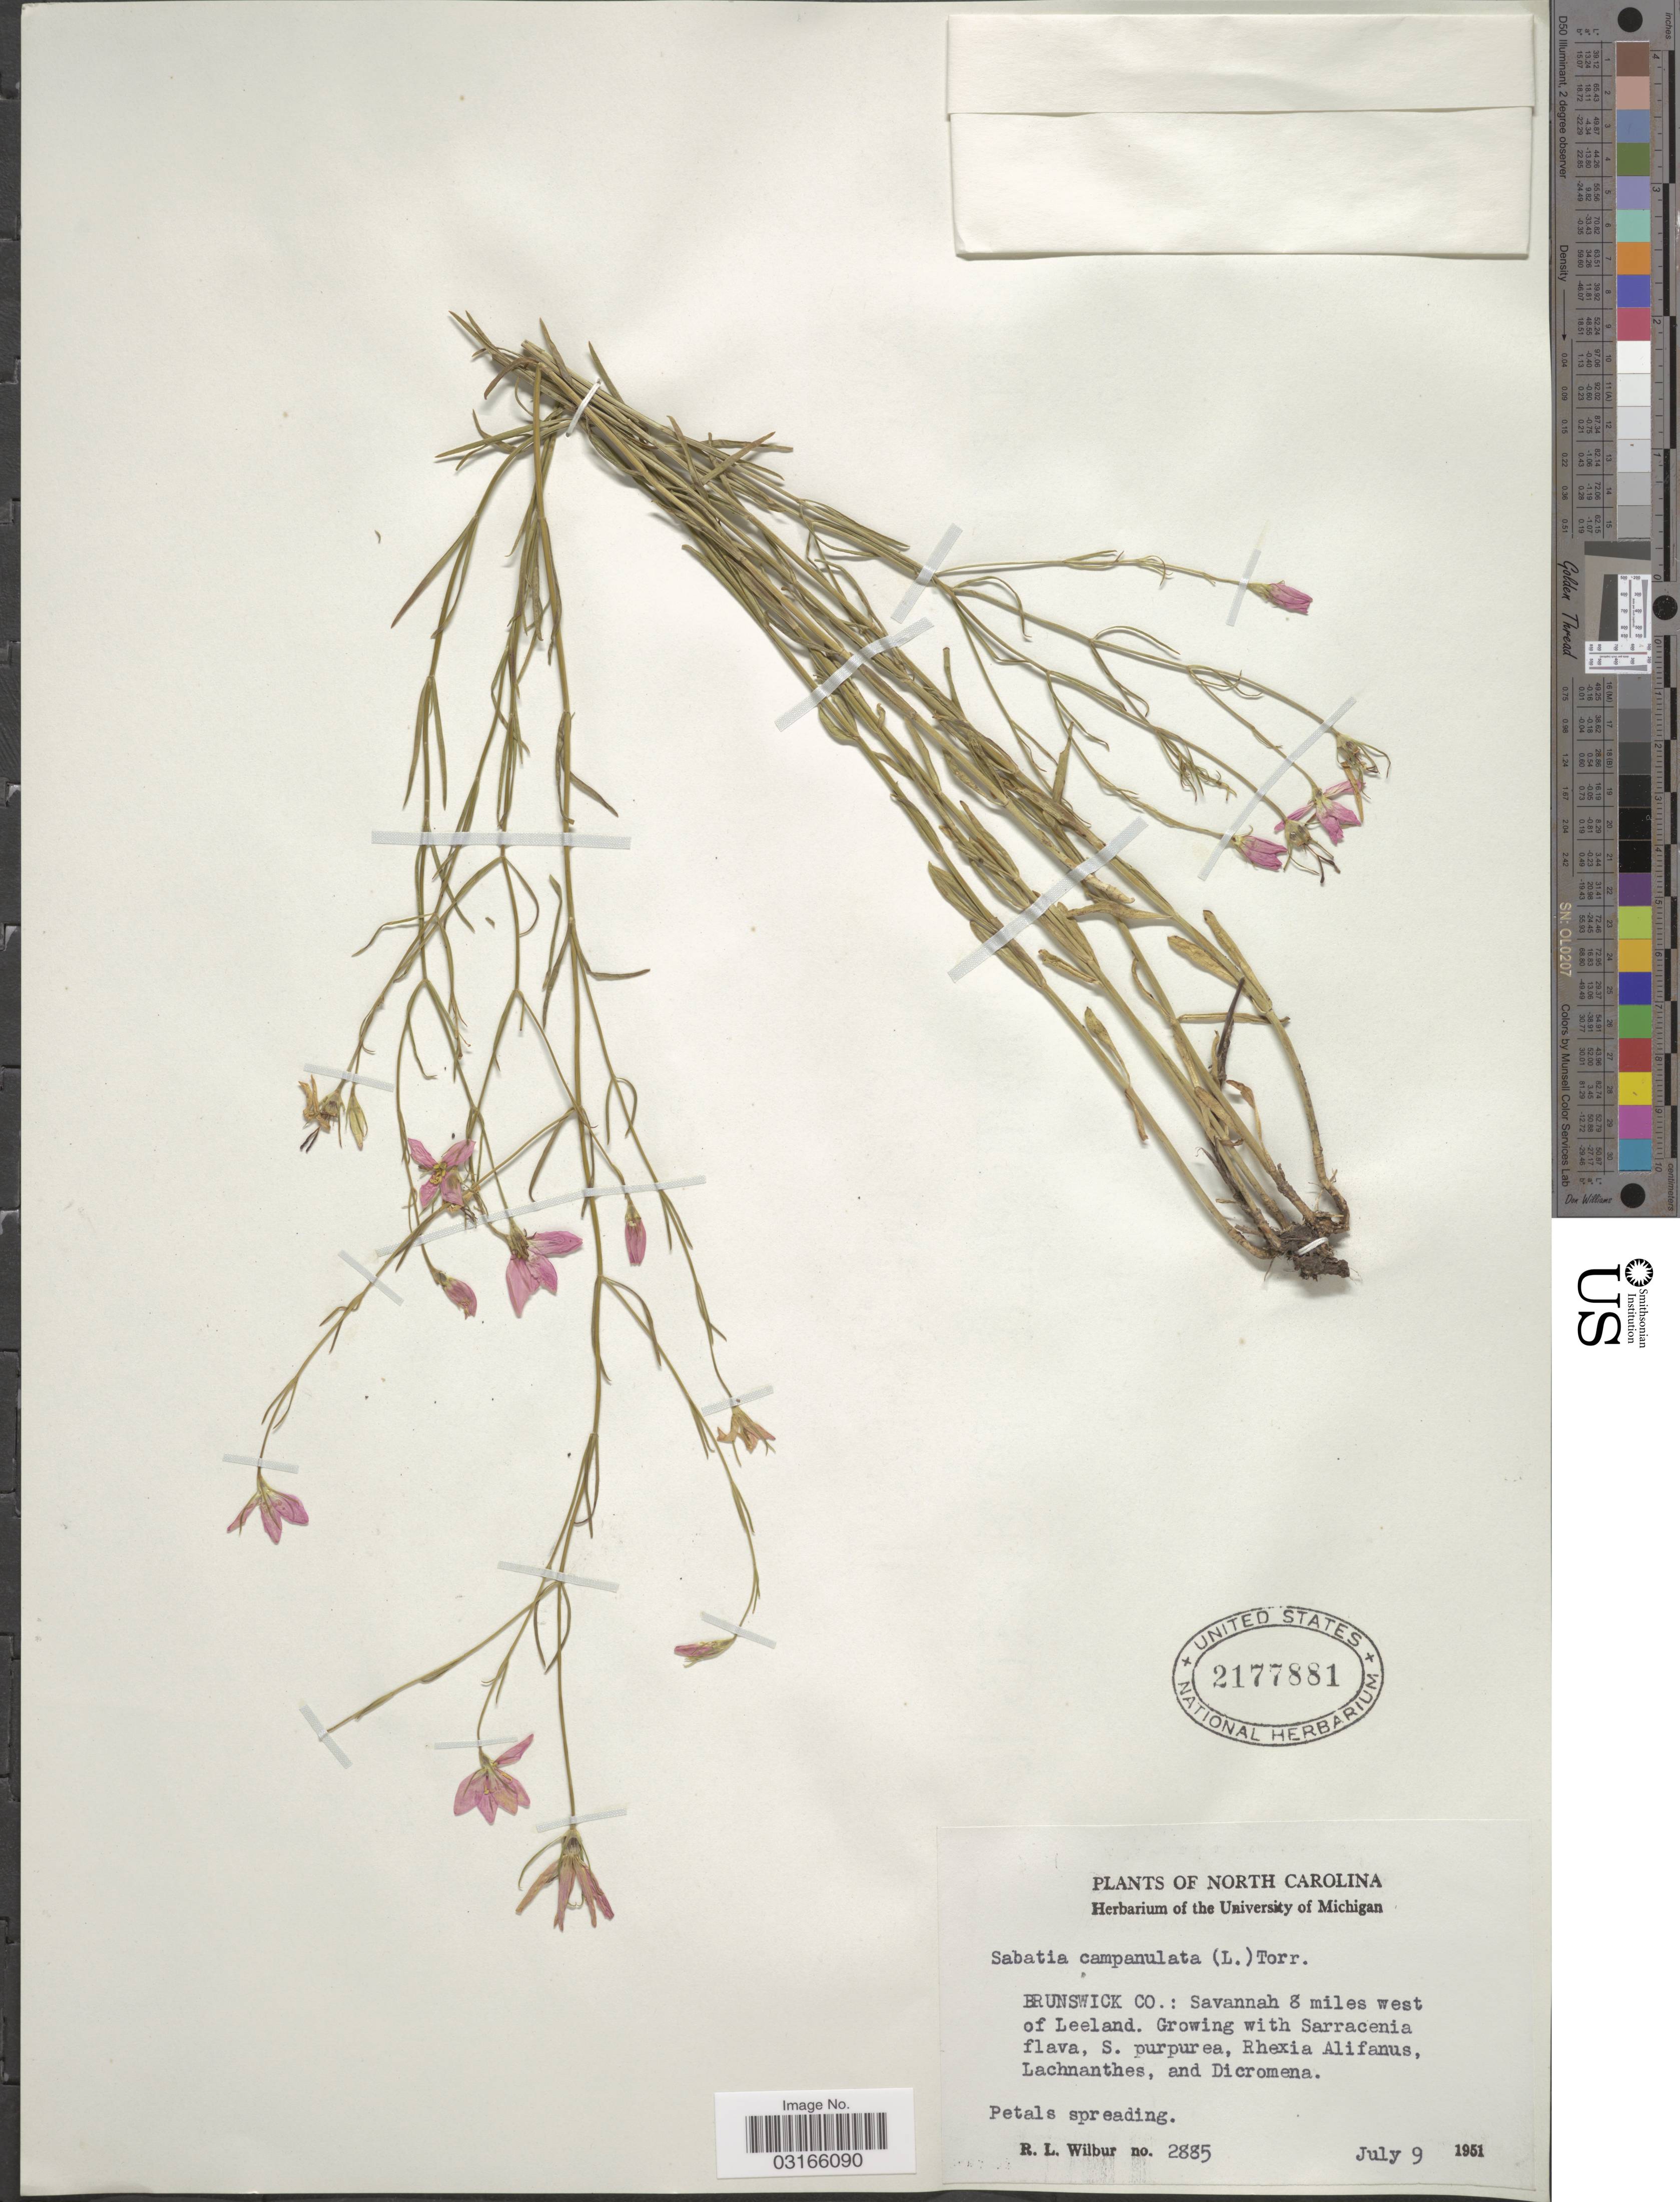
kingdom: Plantae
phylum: Tracheophyta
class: Magnoliopsida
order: Gentianales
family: Gentianaceae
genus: Sabatia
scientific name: Sabatia campanulata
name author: (L.) Torr.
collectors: R. L. Wilbur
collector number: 2885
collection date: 1951-07-09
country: United States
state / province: North Carolina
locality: Brunswick Co.: Savannah 8 miles west of Leeland.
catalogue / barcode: US 2177881